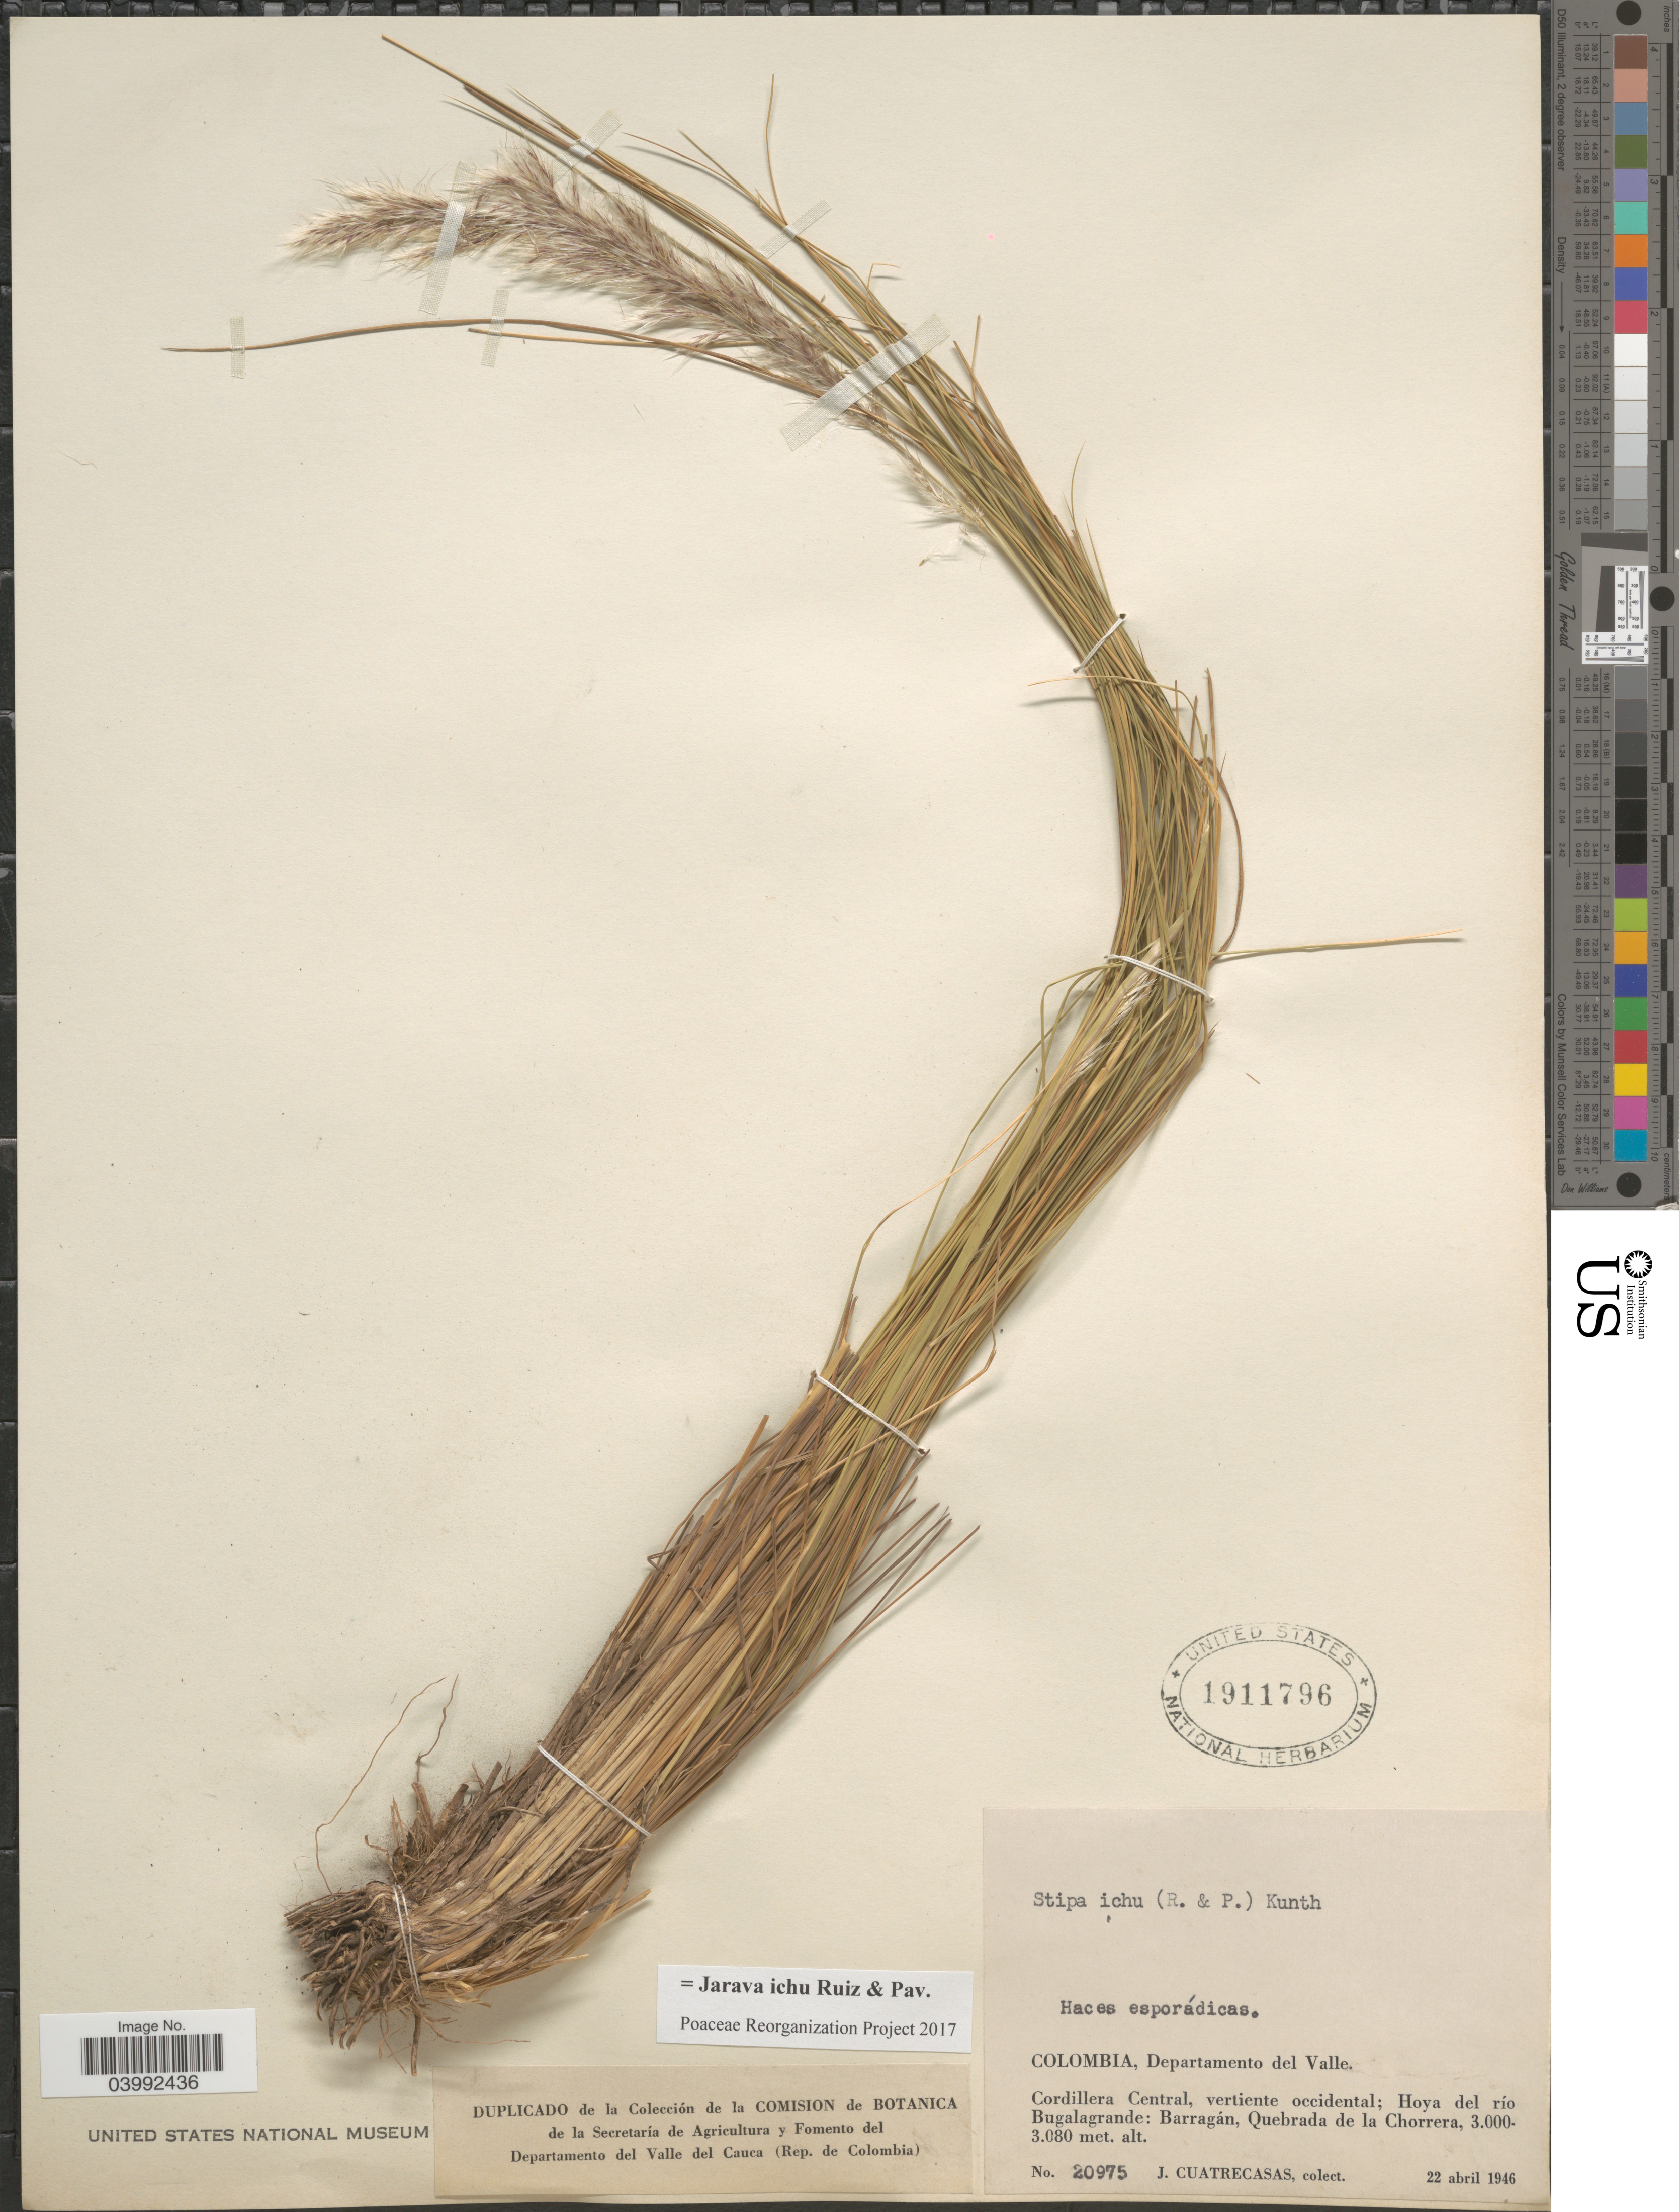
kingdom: Plantae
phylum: Tracheophyta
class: Liliopsida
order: Poales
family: Poaceae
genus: Jarava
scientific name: Jarava ichu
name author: Ruiz & Pav.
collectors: J. Cuatrecasas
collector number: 20975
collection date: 1946-04-22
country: Colombia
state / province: Valle del Cauca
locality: Departamento del Valle. Cordillera Central, vertiente occidental; Hoya del río Bugalagrande: Barragán, Quebrada de la Chorrera.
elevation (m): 3080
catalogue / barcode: US 1911796